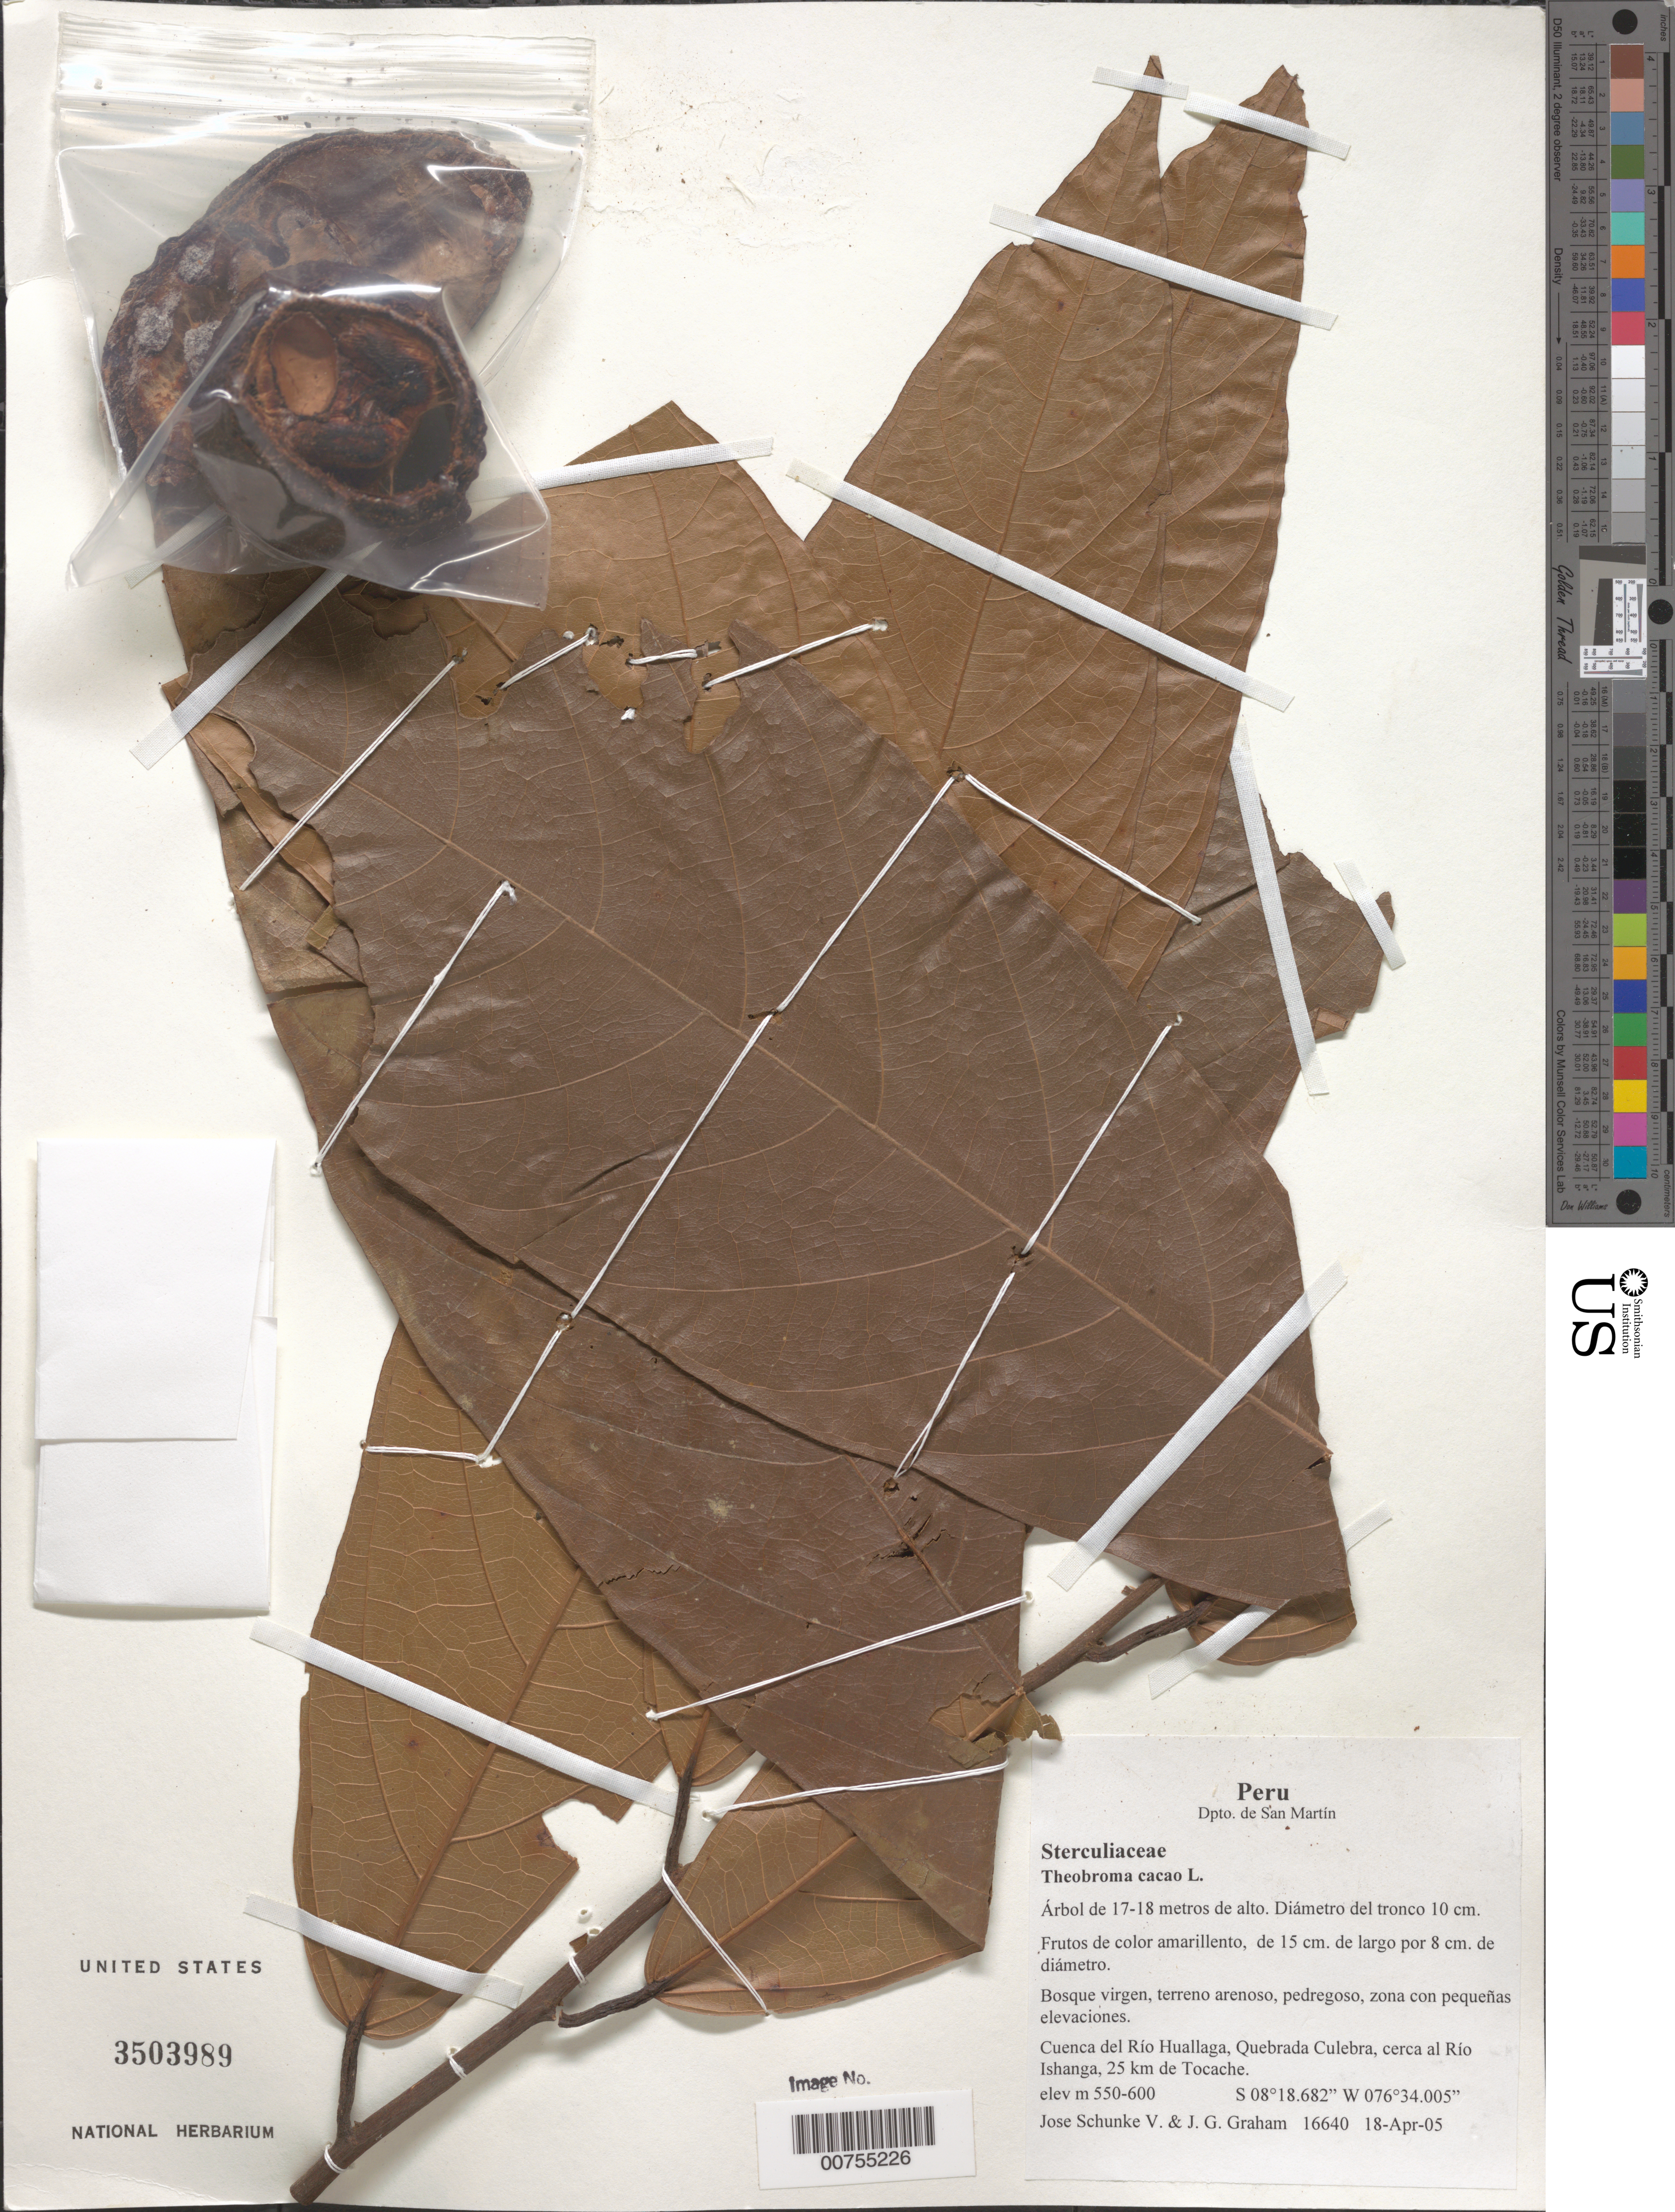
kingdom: Plantae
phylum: Tracheophyta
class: Magnoliopsida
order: Malvales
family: Malvaceae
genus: Theobroma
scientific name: Theobroma cacao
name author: L.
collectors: J. Schunke Vigo & J. Graham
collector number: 16640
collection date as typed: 18 Apr 2005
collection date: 2005-04-18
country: Peru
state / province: San Martín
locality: Cuenca del Río Huallaga, Quebrada Culebra, cerca al Río Ishanga, 25 km de Tocache.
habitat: Bosque virgen, terreno arenoso, pedregoso, zona con pequeñas elevaciones.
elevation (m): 550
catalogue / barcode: US 3503989